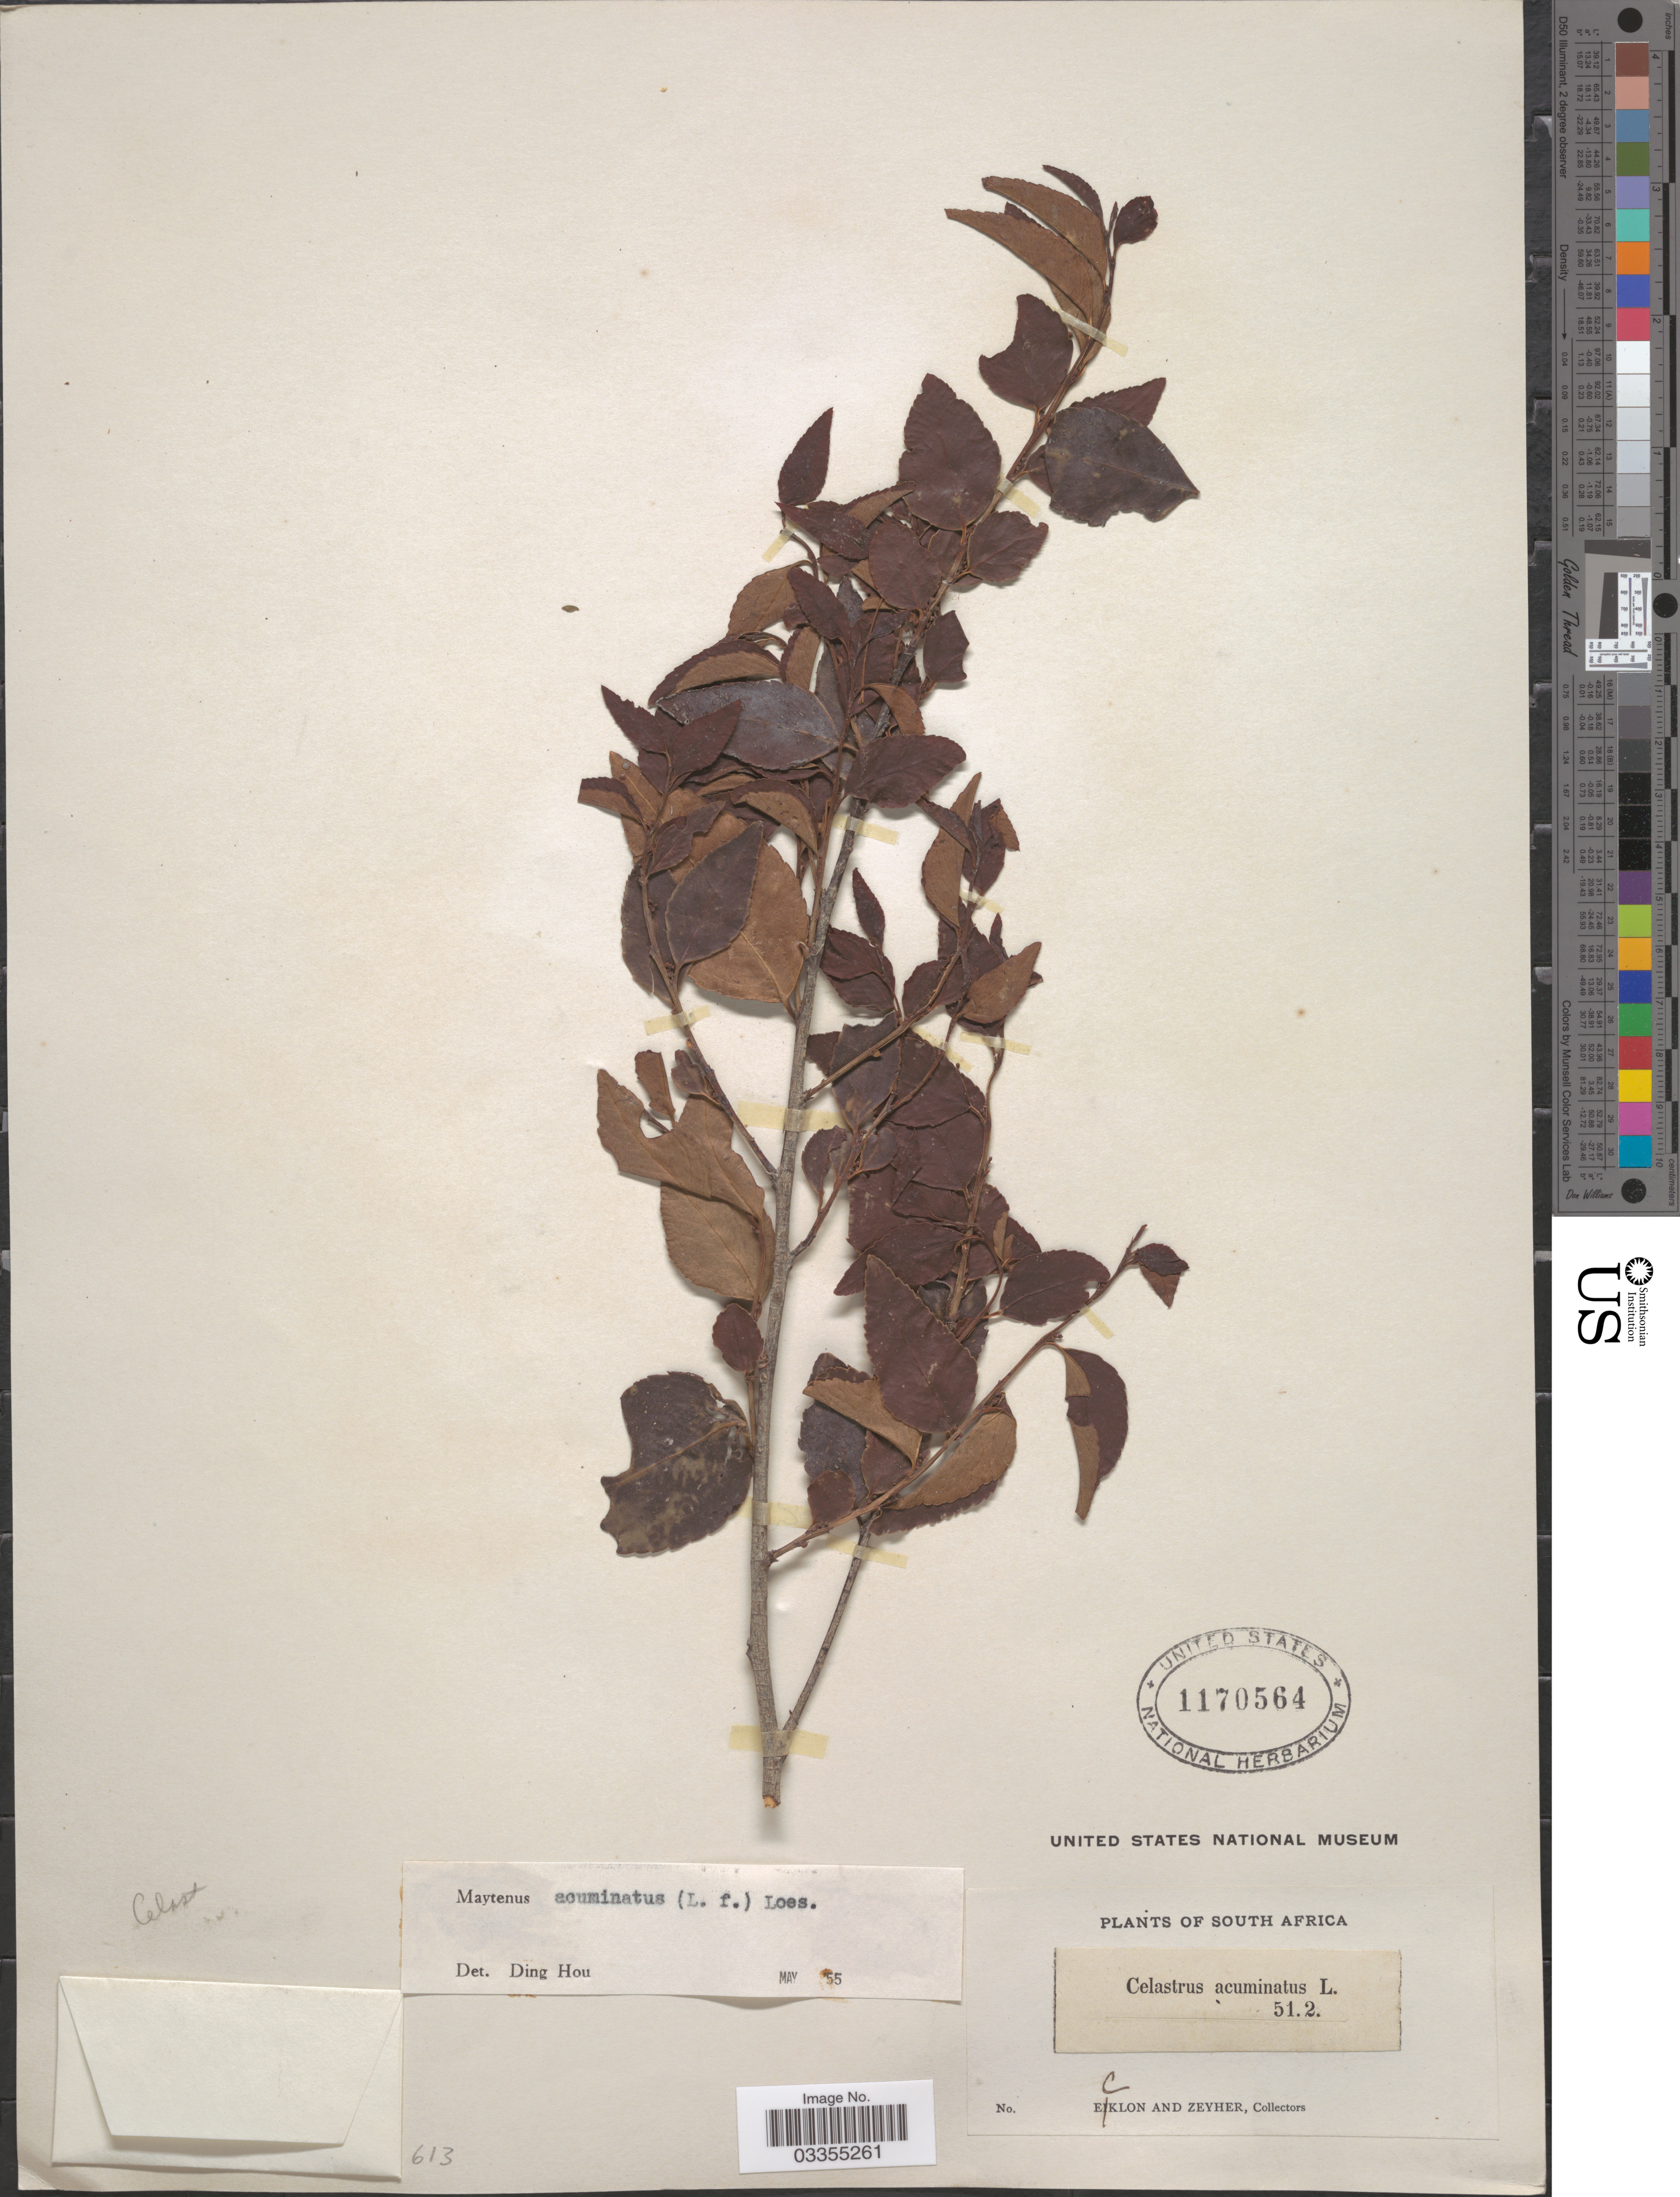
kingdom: Plantae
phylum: Tracheophyta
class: Magnoliopsida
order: Celastrales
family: Celastraceae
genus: Maytenus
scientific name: Maytenus acuminata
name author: (L. f.) Loes.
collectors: -. Ecklon & -. Zeyher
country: South Africa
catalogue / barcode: US 1170564